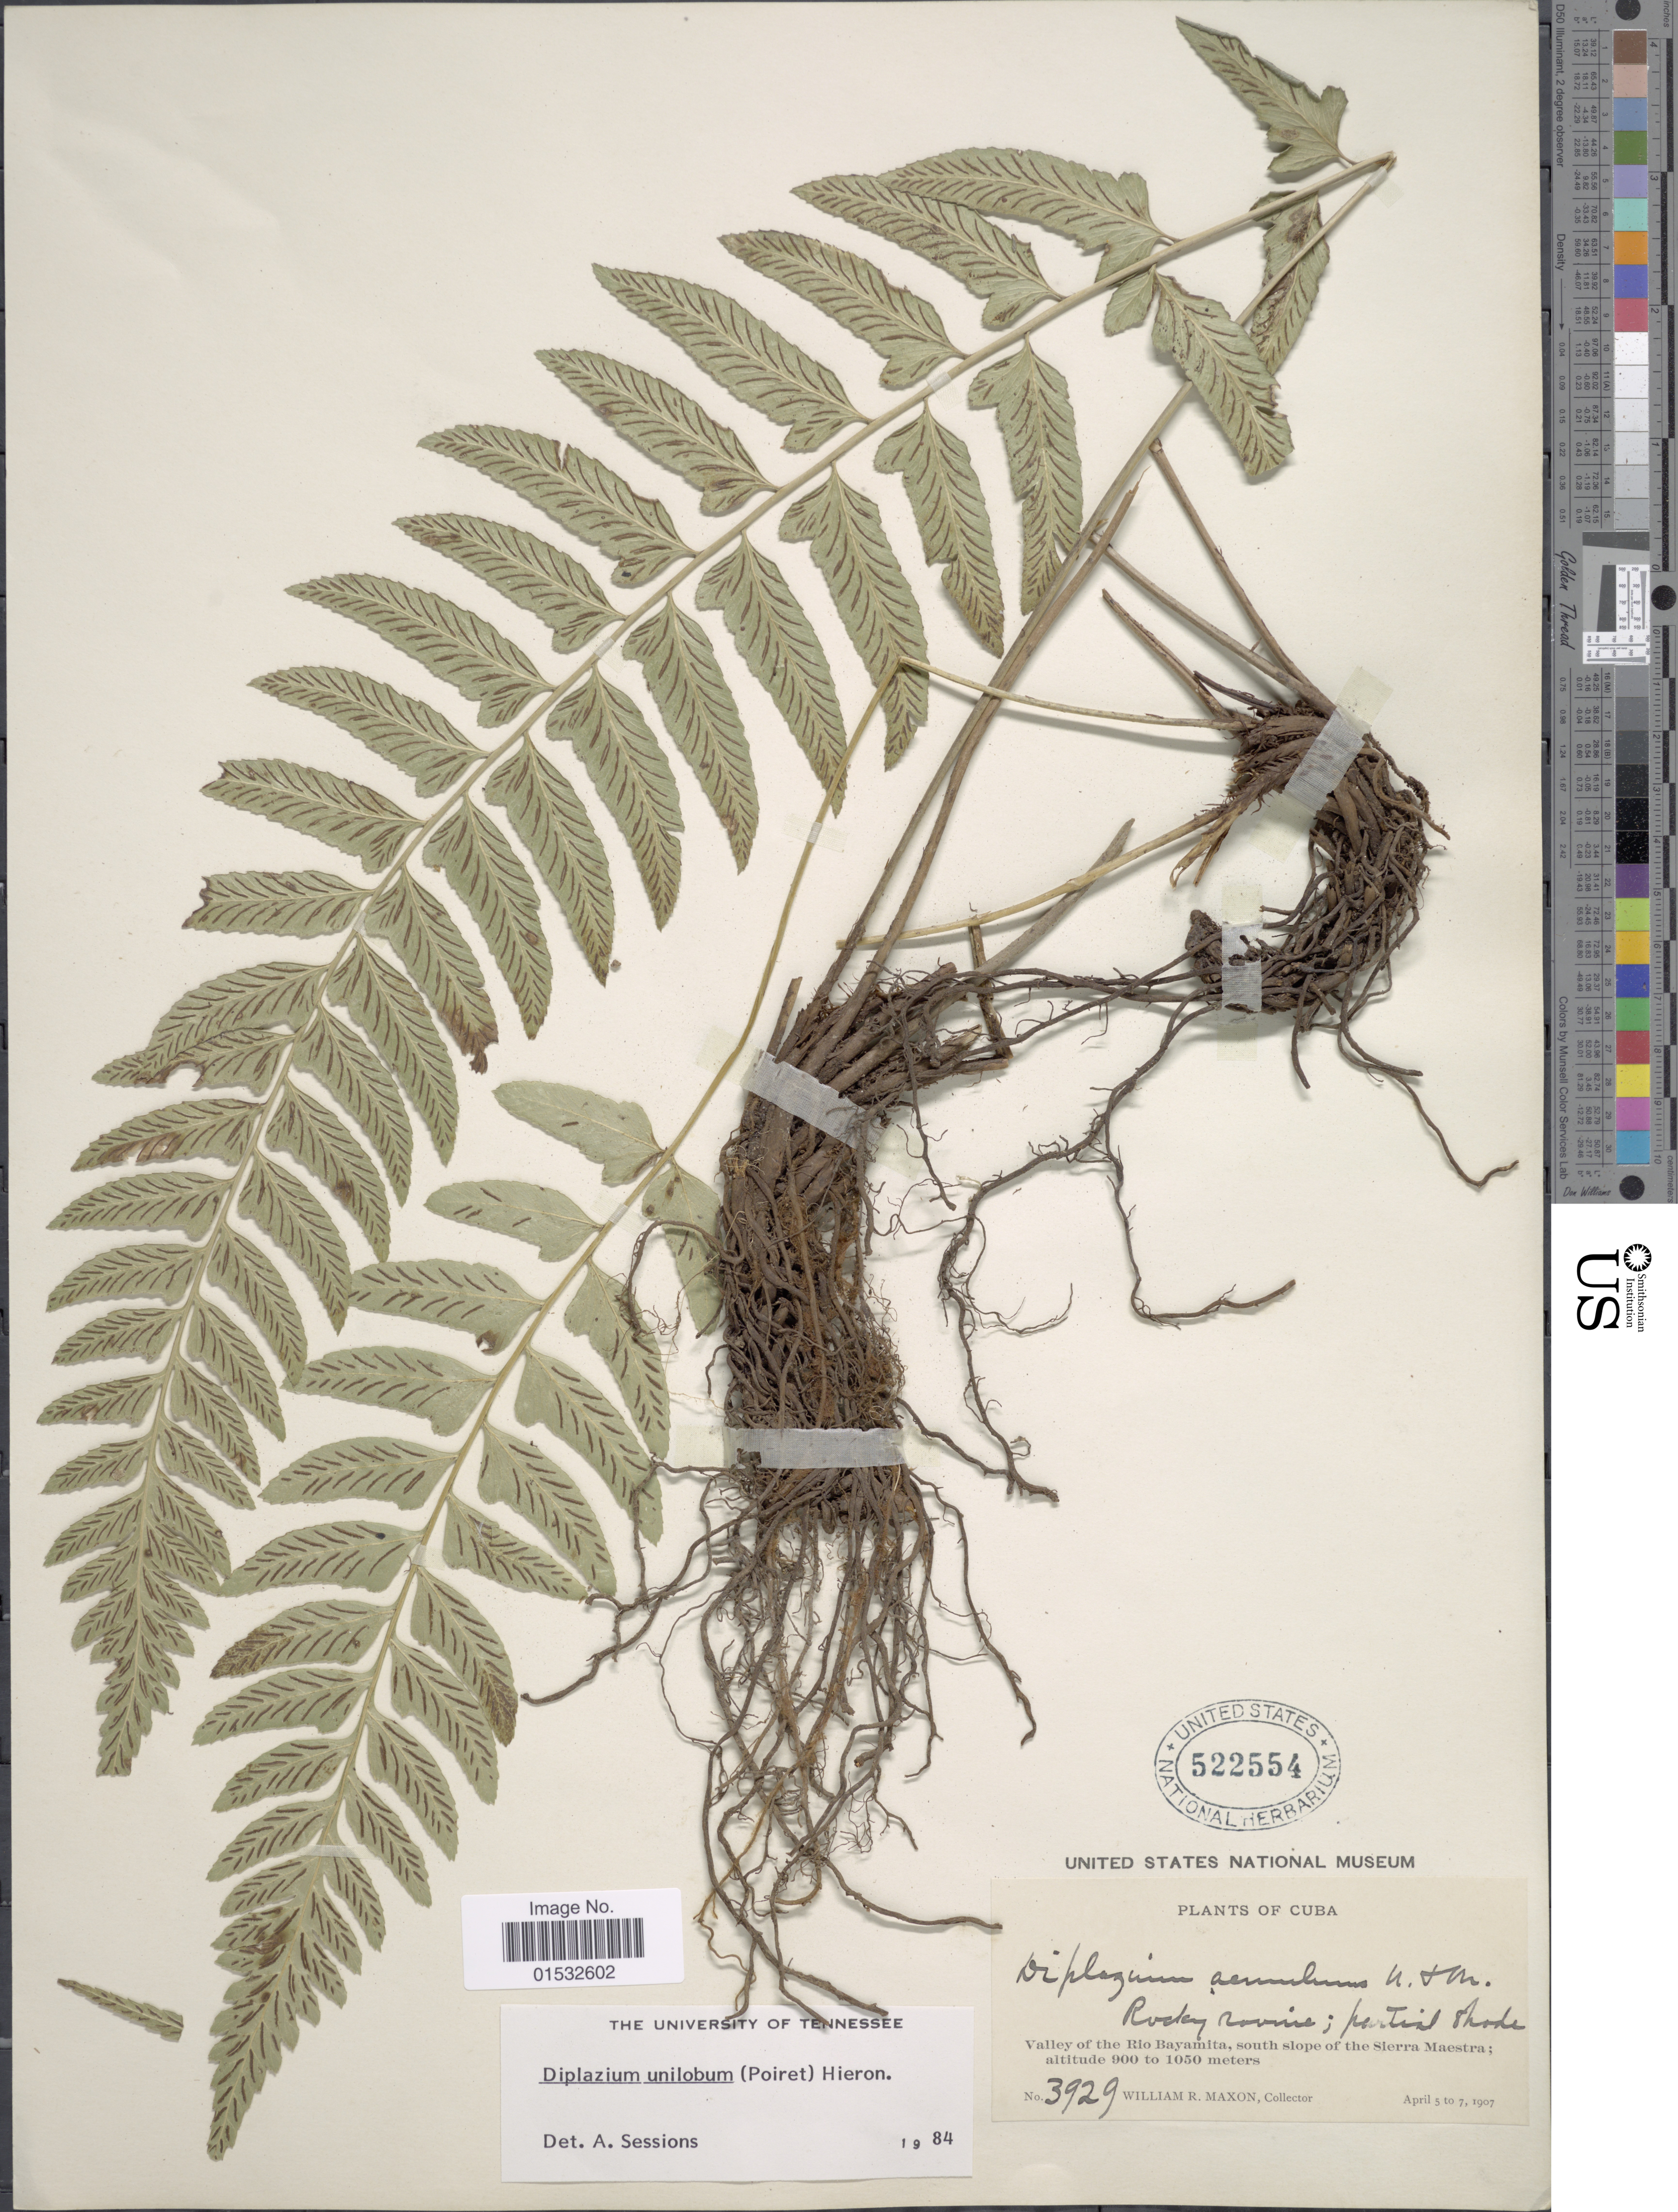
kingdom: Plantae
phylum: Tracheophyta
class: Polypodiopsida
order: Polypodiales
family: Athyriaceae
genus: Diplazium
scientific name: Diplazium unilobum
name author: (Poir.) Hieron.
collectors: W. R. Maxon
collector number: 3929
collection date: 1907-04-05/1907-04-07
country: Cuba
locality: Valley of Rio Bayamita, south slope of the Sierra Maestra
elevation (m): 900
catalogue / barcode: US 522554